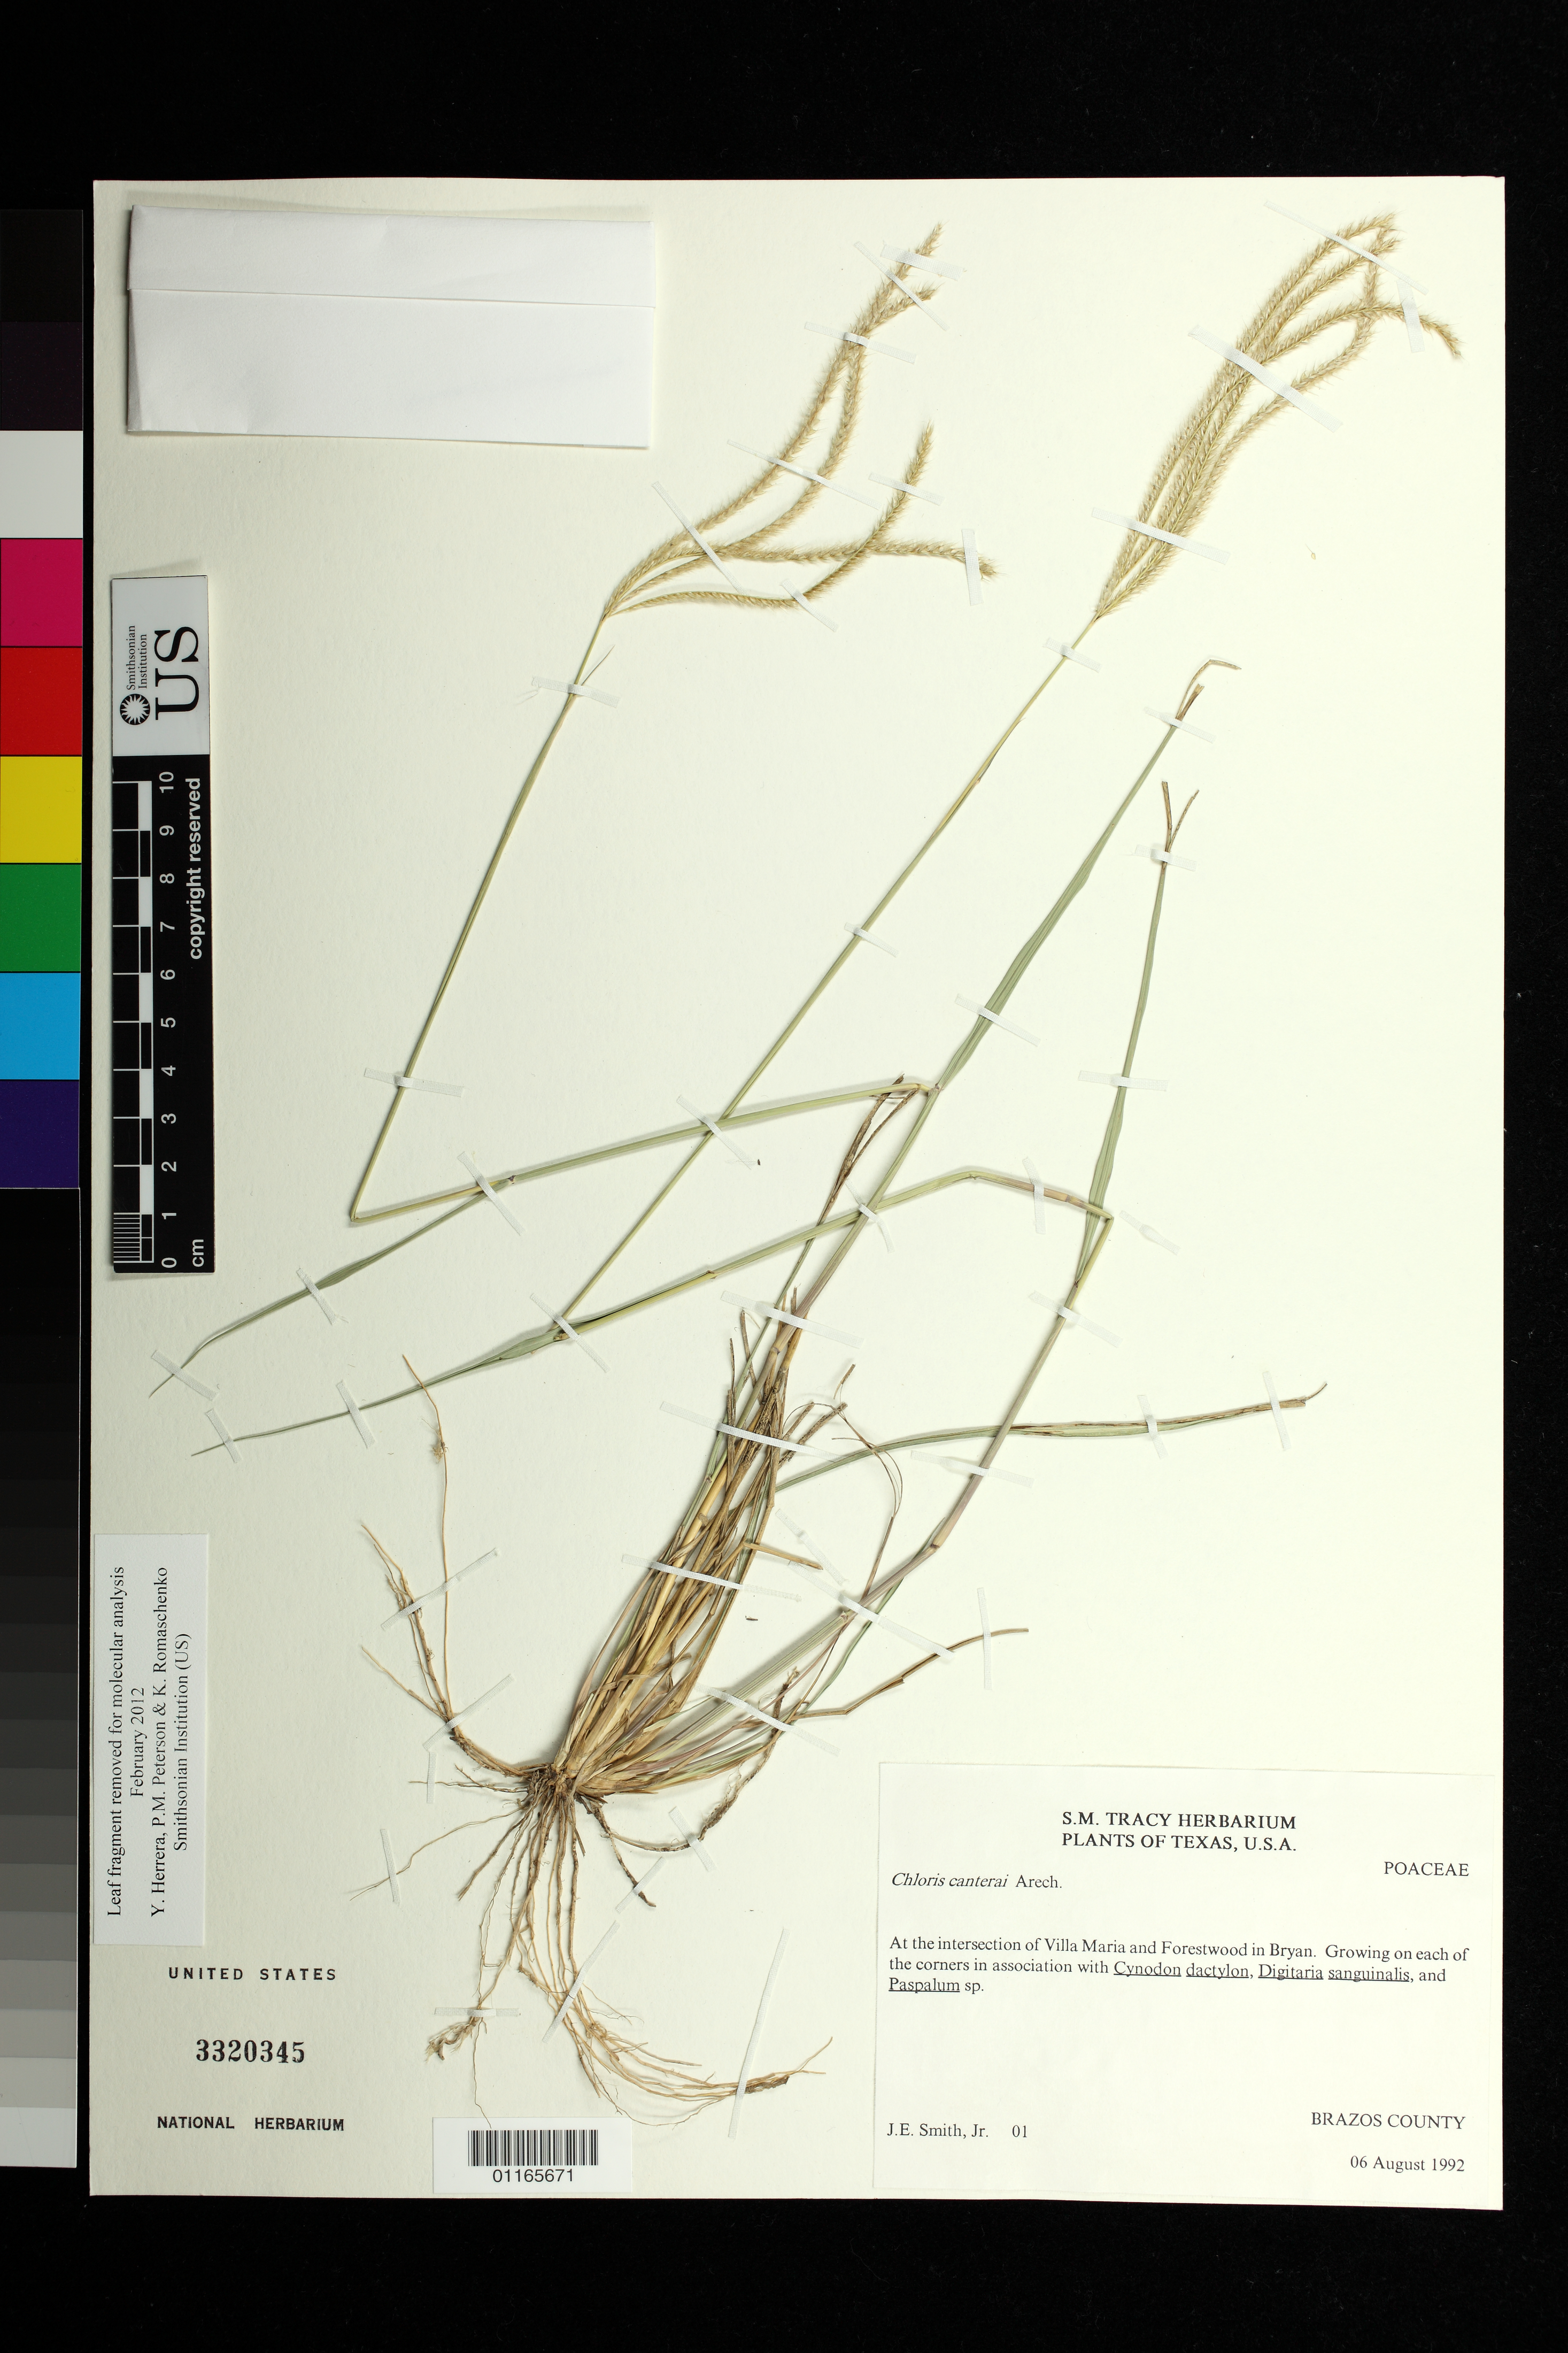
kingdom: Plantae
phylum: Tracheophyta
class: Liliopsida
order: Poales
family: Poaceae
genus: Chloris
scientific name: Chloris canterai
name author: Arechav.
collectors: J. Smith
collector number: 01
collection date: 1992-08-06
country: United States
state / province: Texas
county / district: Brazos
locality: At the intersection of Villa Maria and Forestwood in Bryan. Growing on each of the corners.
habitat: In association with Cynodon dactylon, Digitaria sanguinalis, and Paspalum sp.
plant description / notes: Leaf fragment removed for molecular analysis February 2012 Y. Herrera, P.M. Peterson & K. Romaschenko Smithsonian Institution (US)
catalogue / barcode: US 3320345